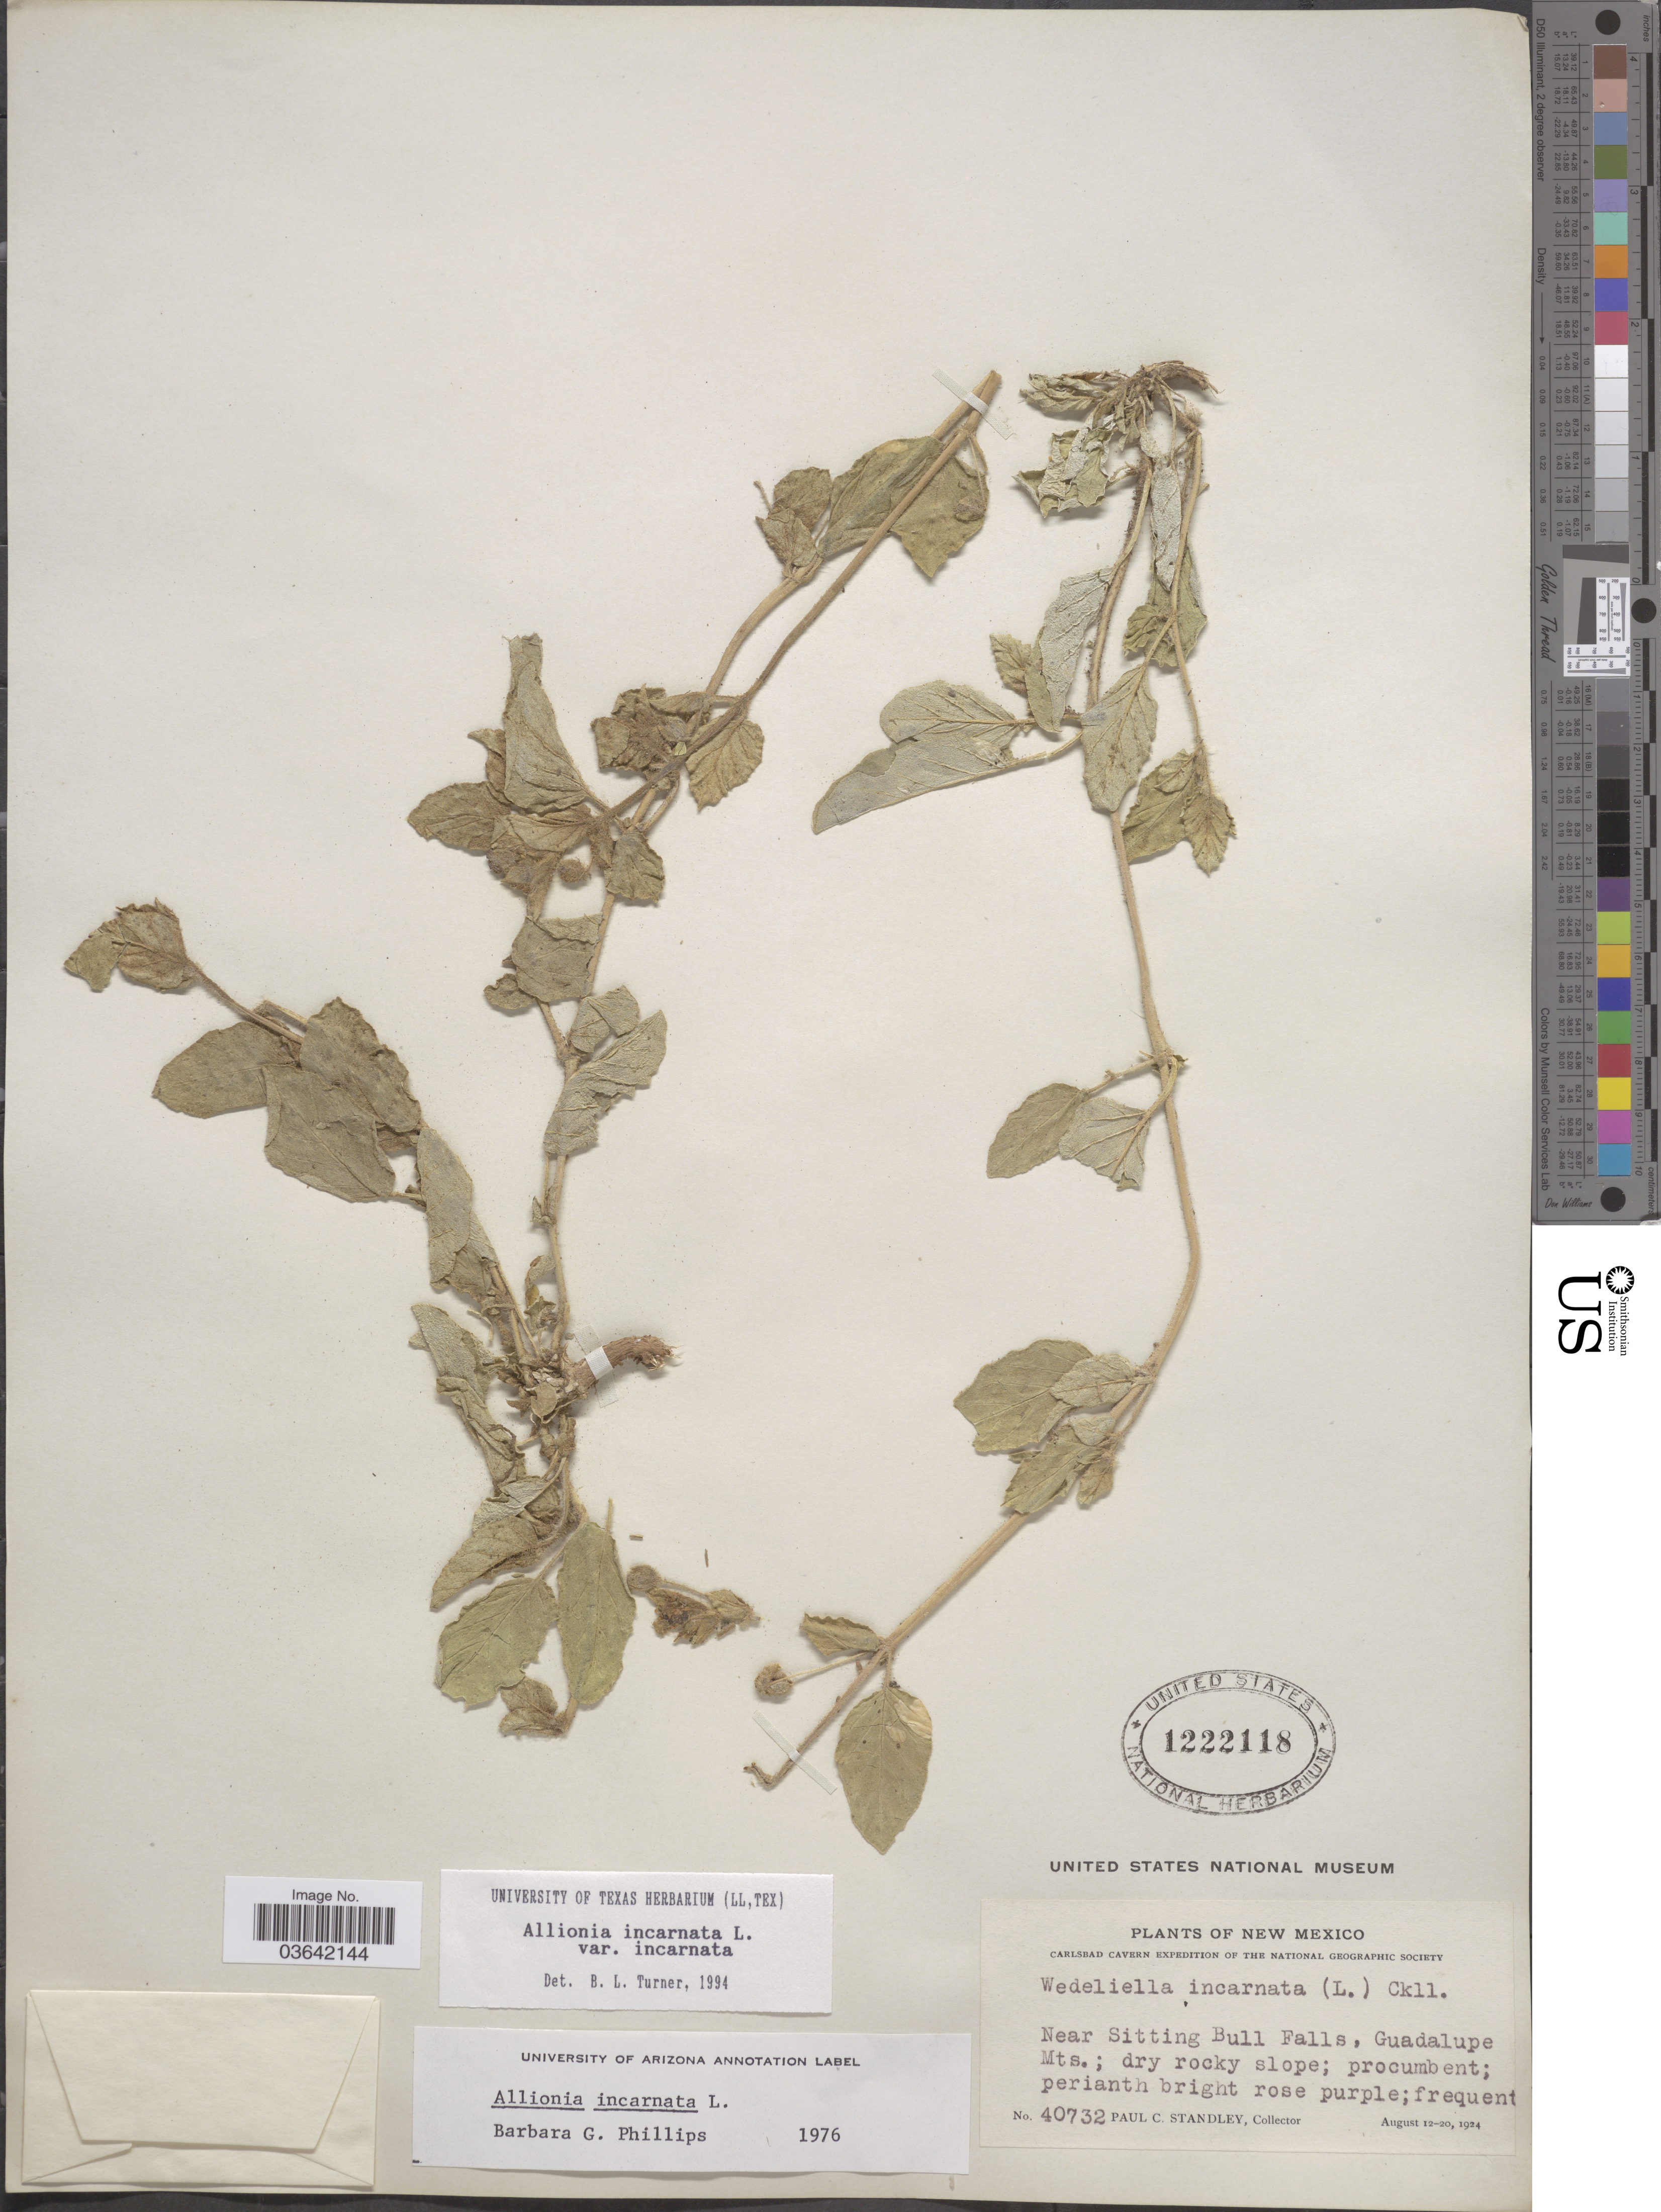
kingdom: Plantae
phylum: Tracheophyta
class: Magnoliopsida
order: Caryophyllales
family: Nyctaginaceae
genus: Allionia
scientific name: Allionia incarnata var. incarnata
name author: L.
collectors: P. C. Standley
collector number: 40732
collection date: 1924-08-12/1924-08-20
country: United States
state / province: New Mexico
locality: Near Sitting Bull Falls, Guadalupe Mts.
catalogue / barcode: US 1222118